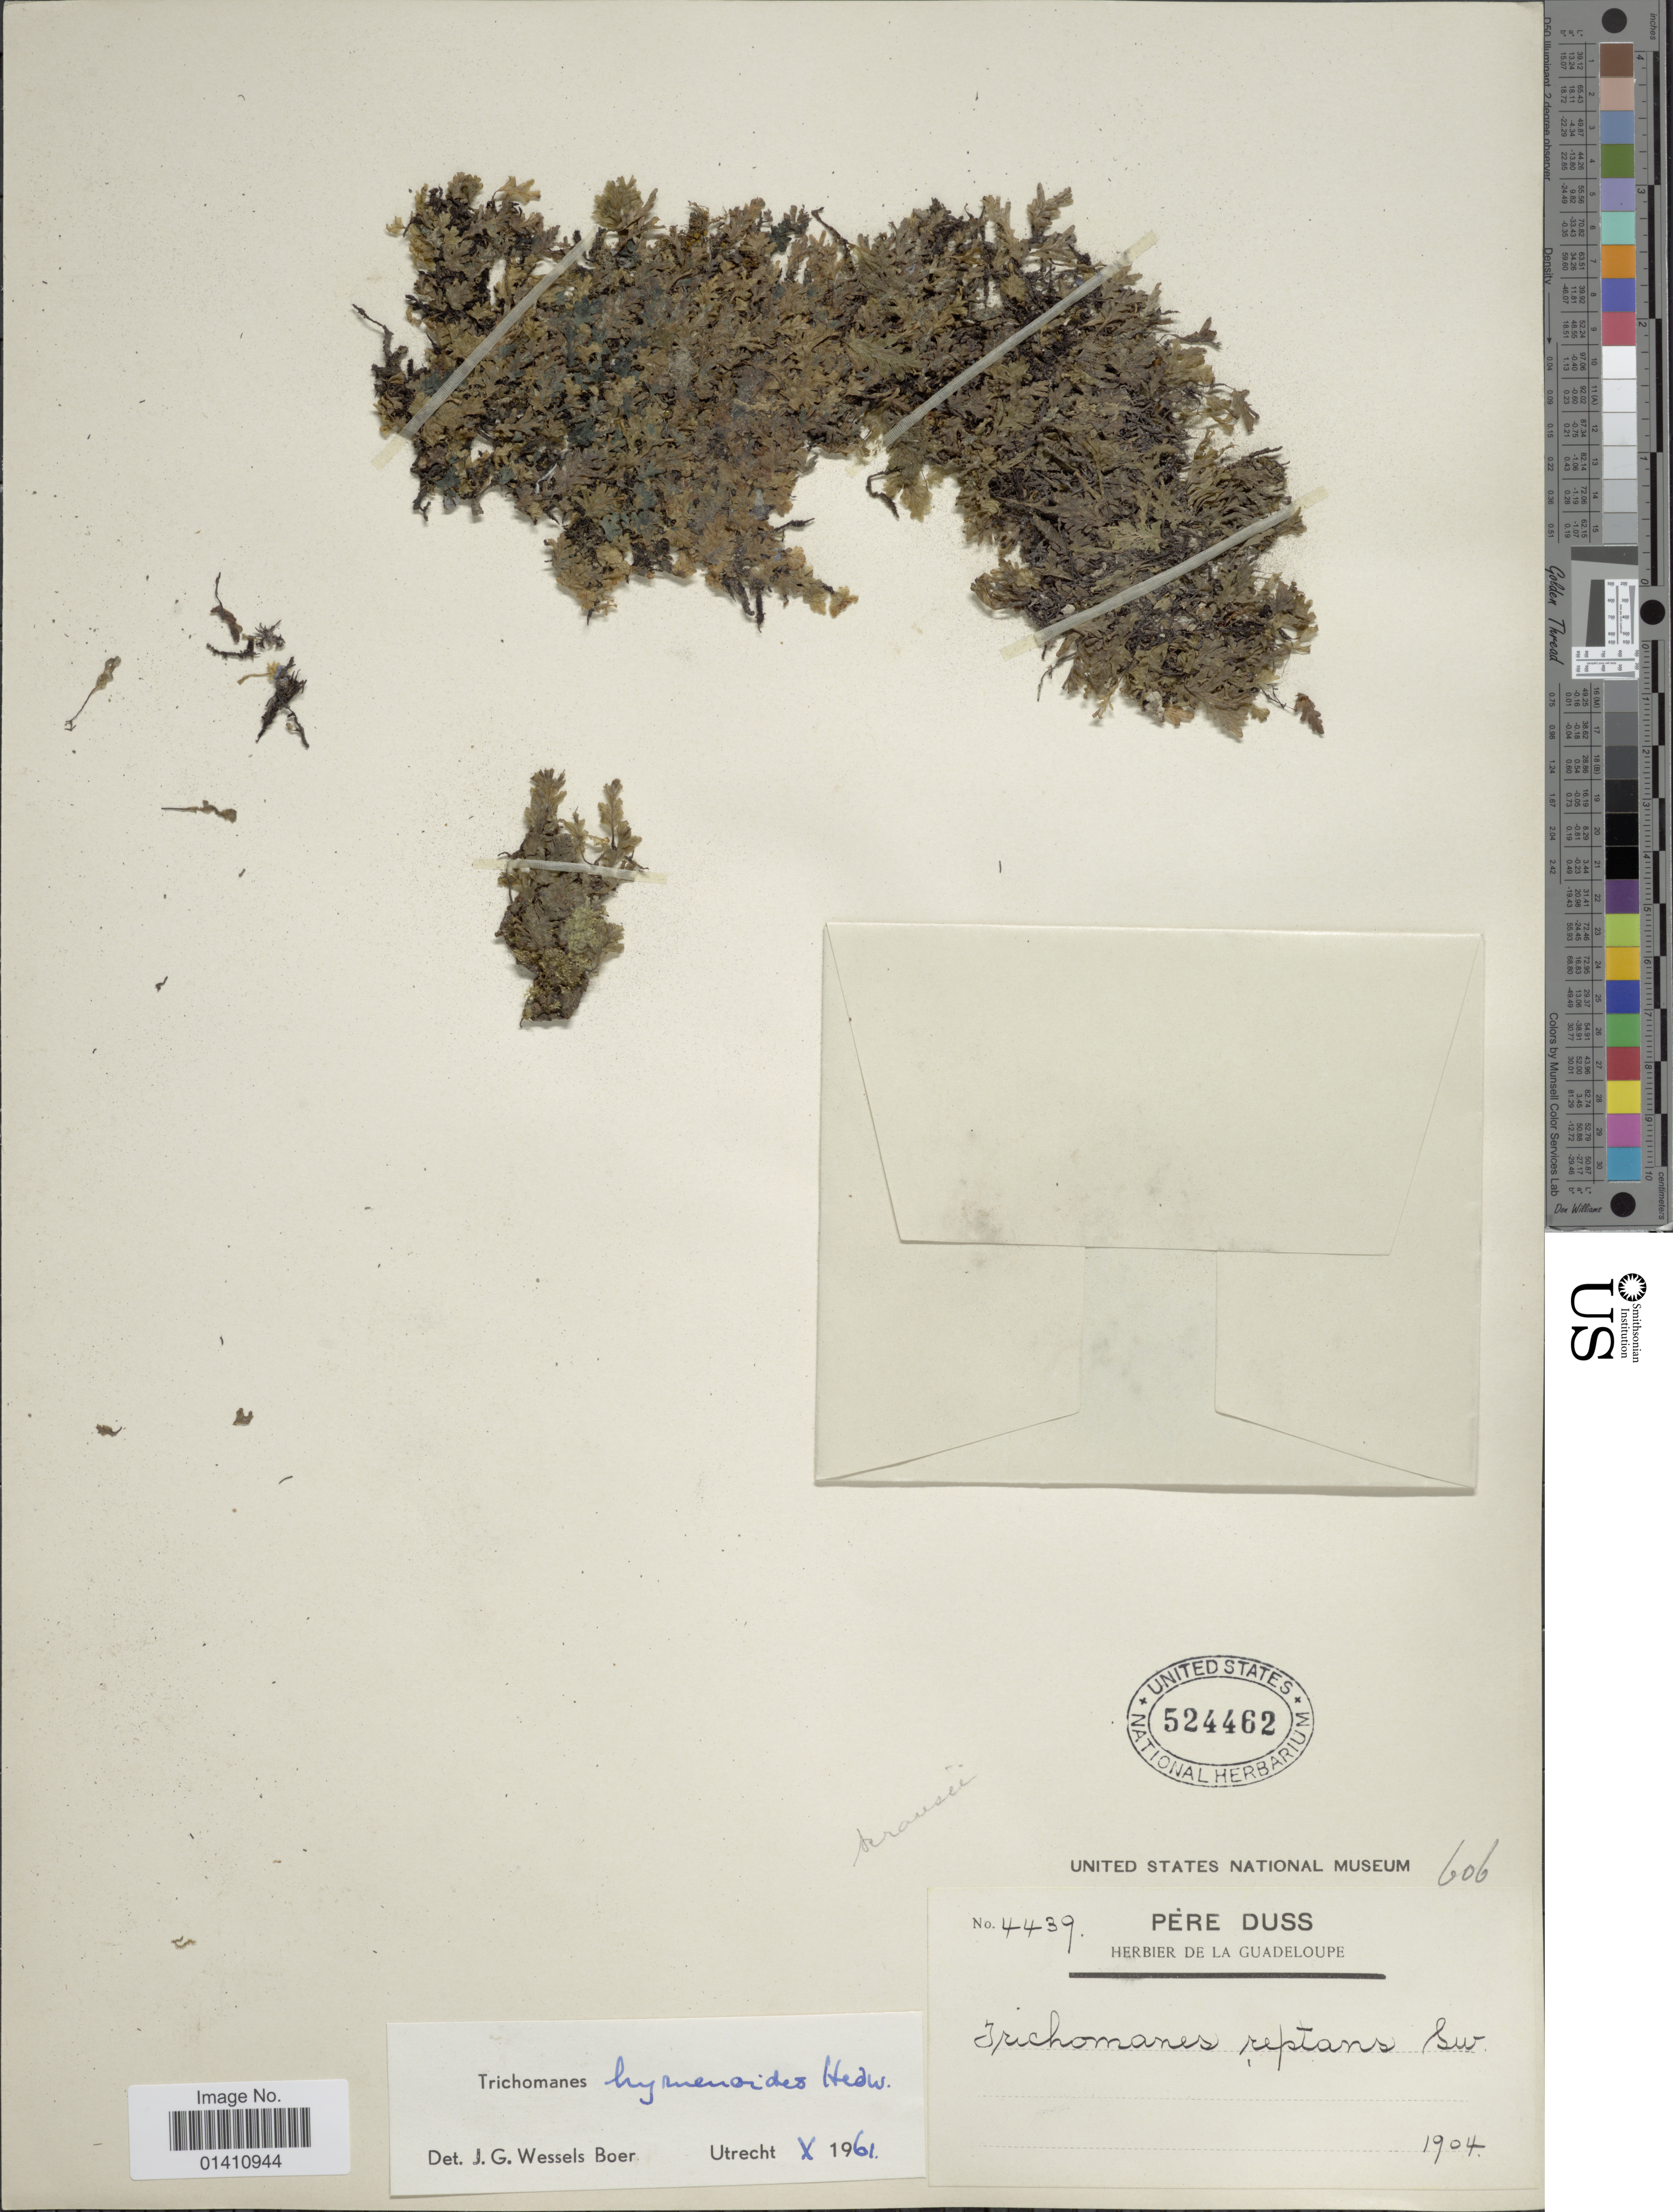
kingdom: Plantae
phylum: Tracheophyta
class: Polypodiopsida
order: Hymenophyllales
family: Hymenophyllaceae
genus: Didymoglossum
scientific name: Didymoglossum hymenoides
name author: (Hedw.) Copel.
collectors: Père Duss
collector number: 4439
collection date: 1904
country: Guadeloupe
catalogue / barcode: US 524462